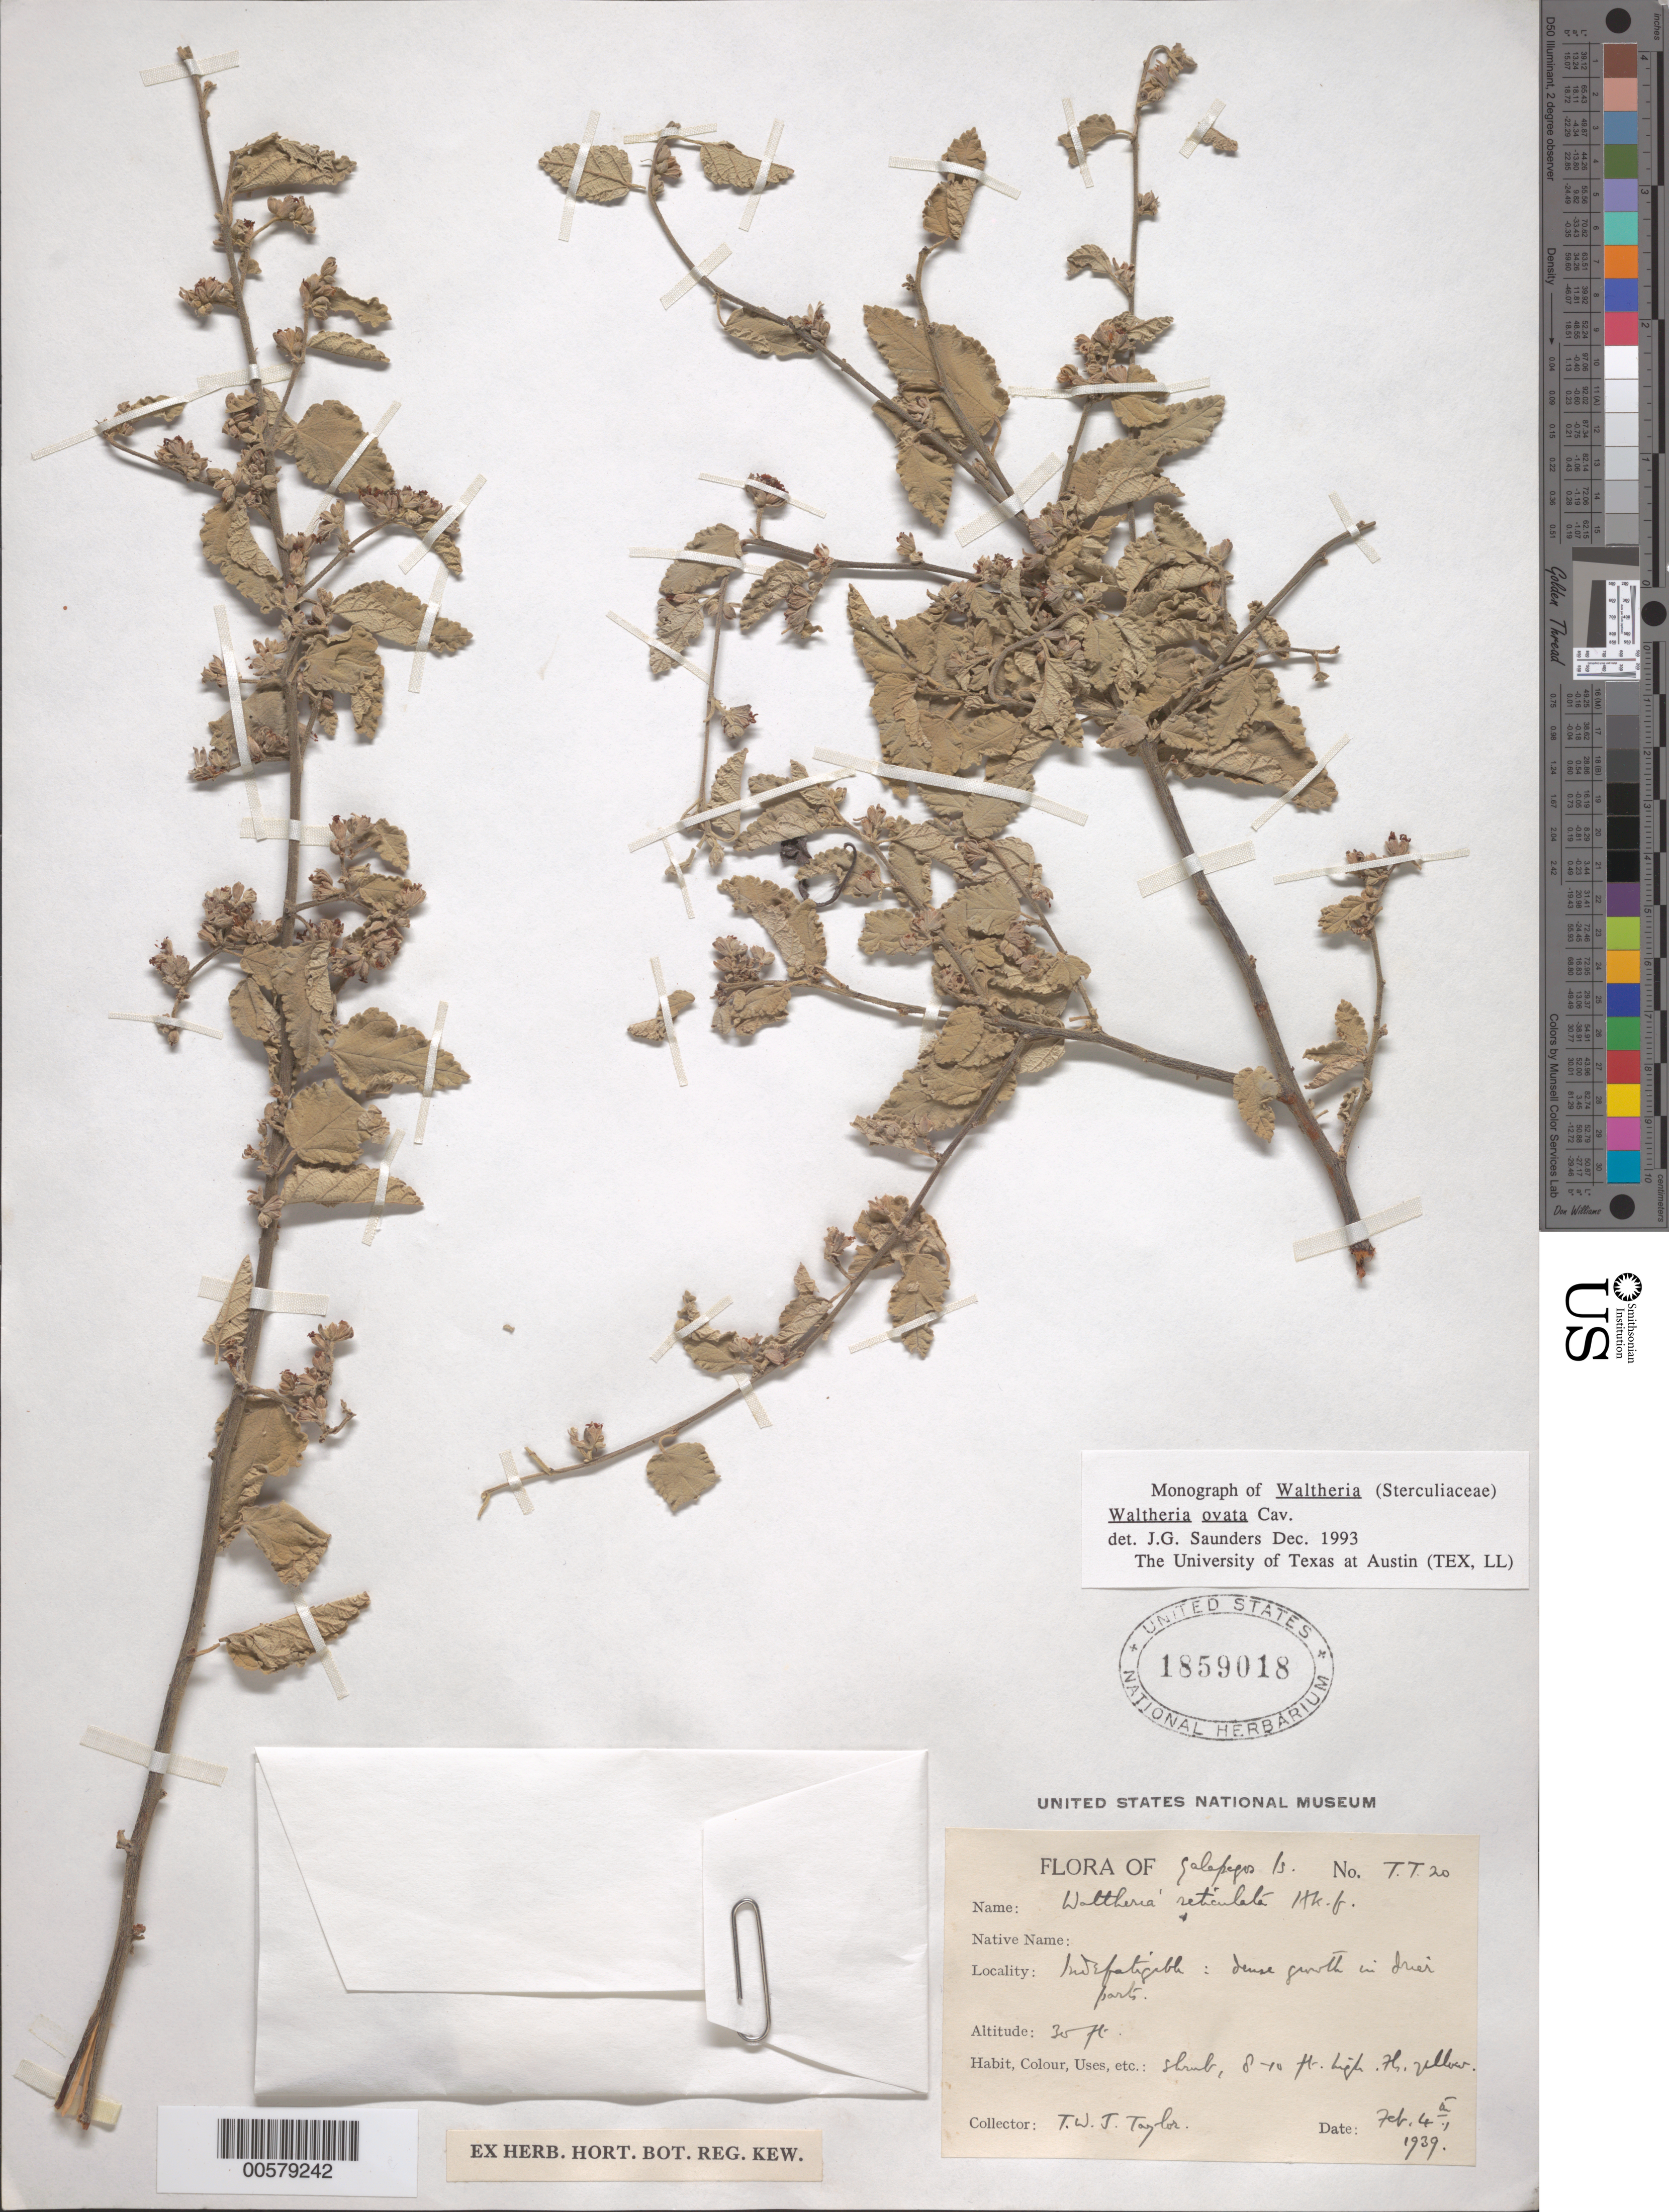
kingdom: Plantae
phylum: Tracheophyta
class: Magnoliopsida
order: Malvales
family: Malvaceae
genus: Waltheria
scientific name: Waltheria ovata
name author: Cav.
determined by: Saunders, J. G.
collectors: T. W. J. Taylor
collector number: T.T.20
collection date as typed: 04 Feb 1939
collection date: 1939-02-04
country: Ecuador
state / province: Colón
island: Santa Cruz [Indefatigable, Chaves]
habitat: Dense growth in drier parts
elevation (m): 9.144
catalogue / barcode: US 1859018